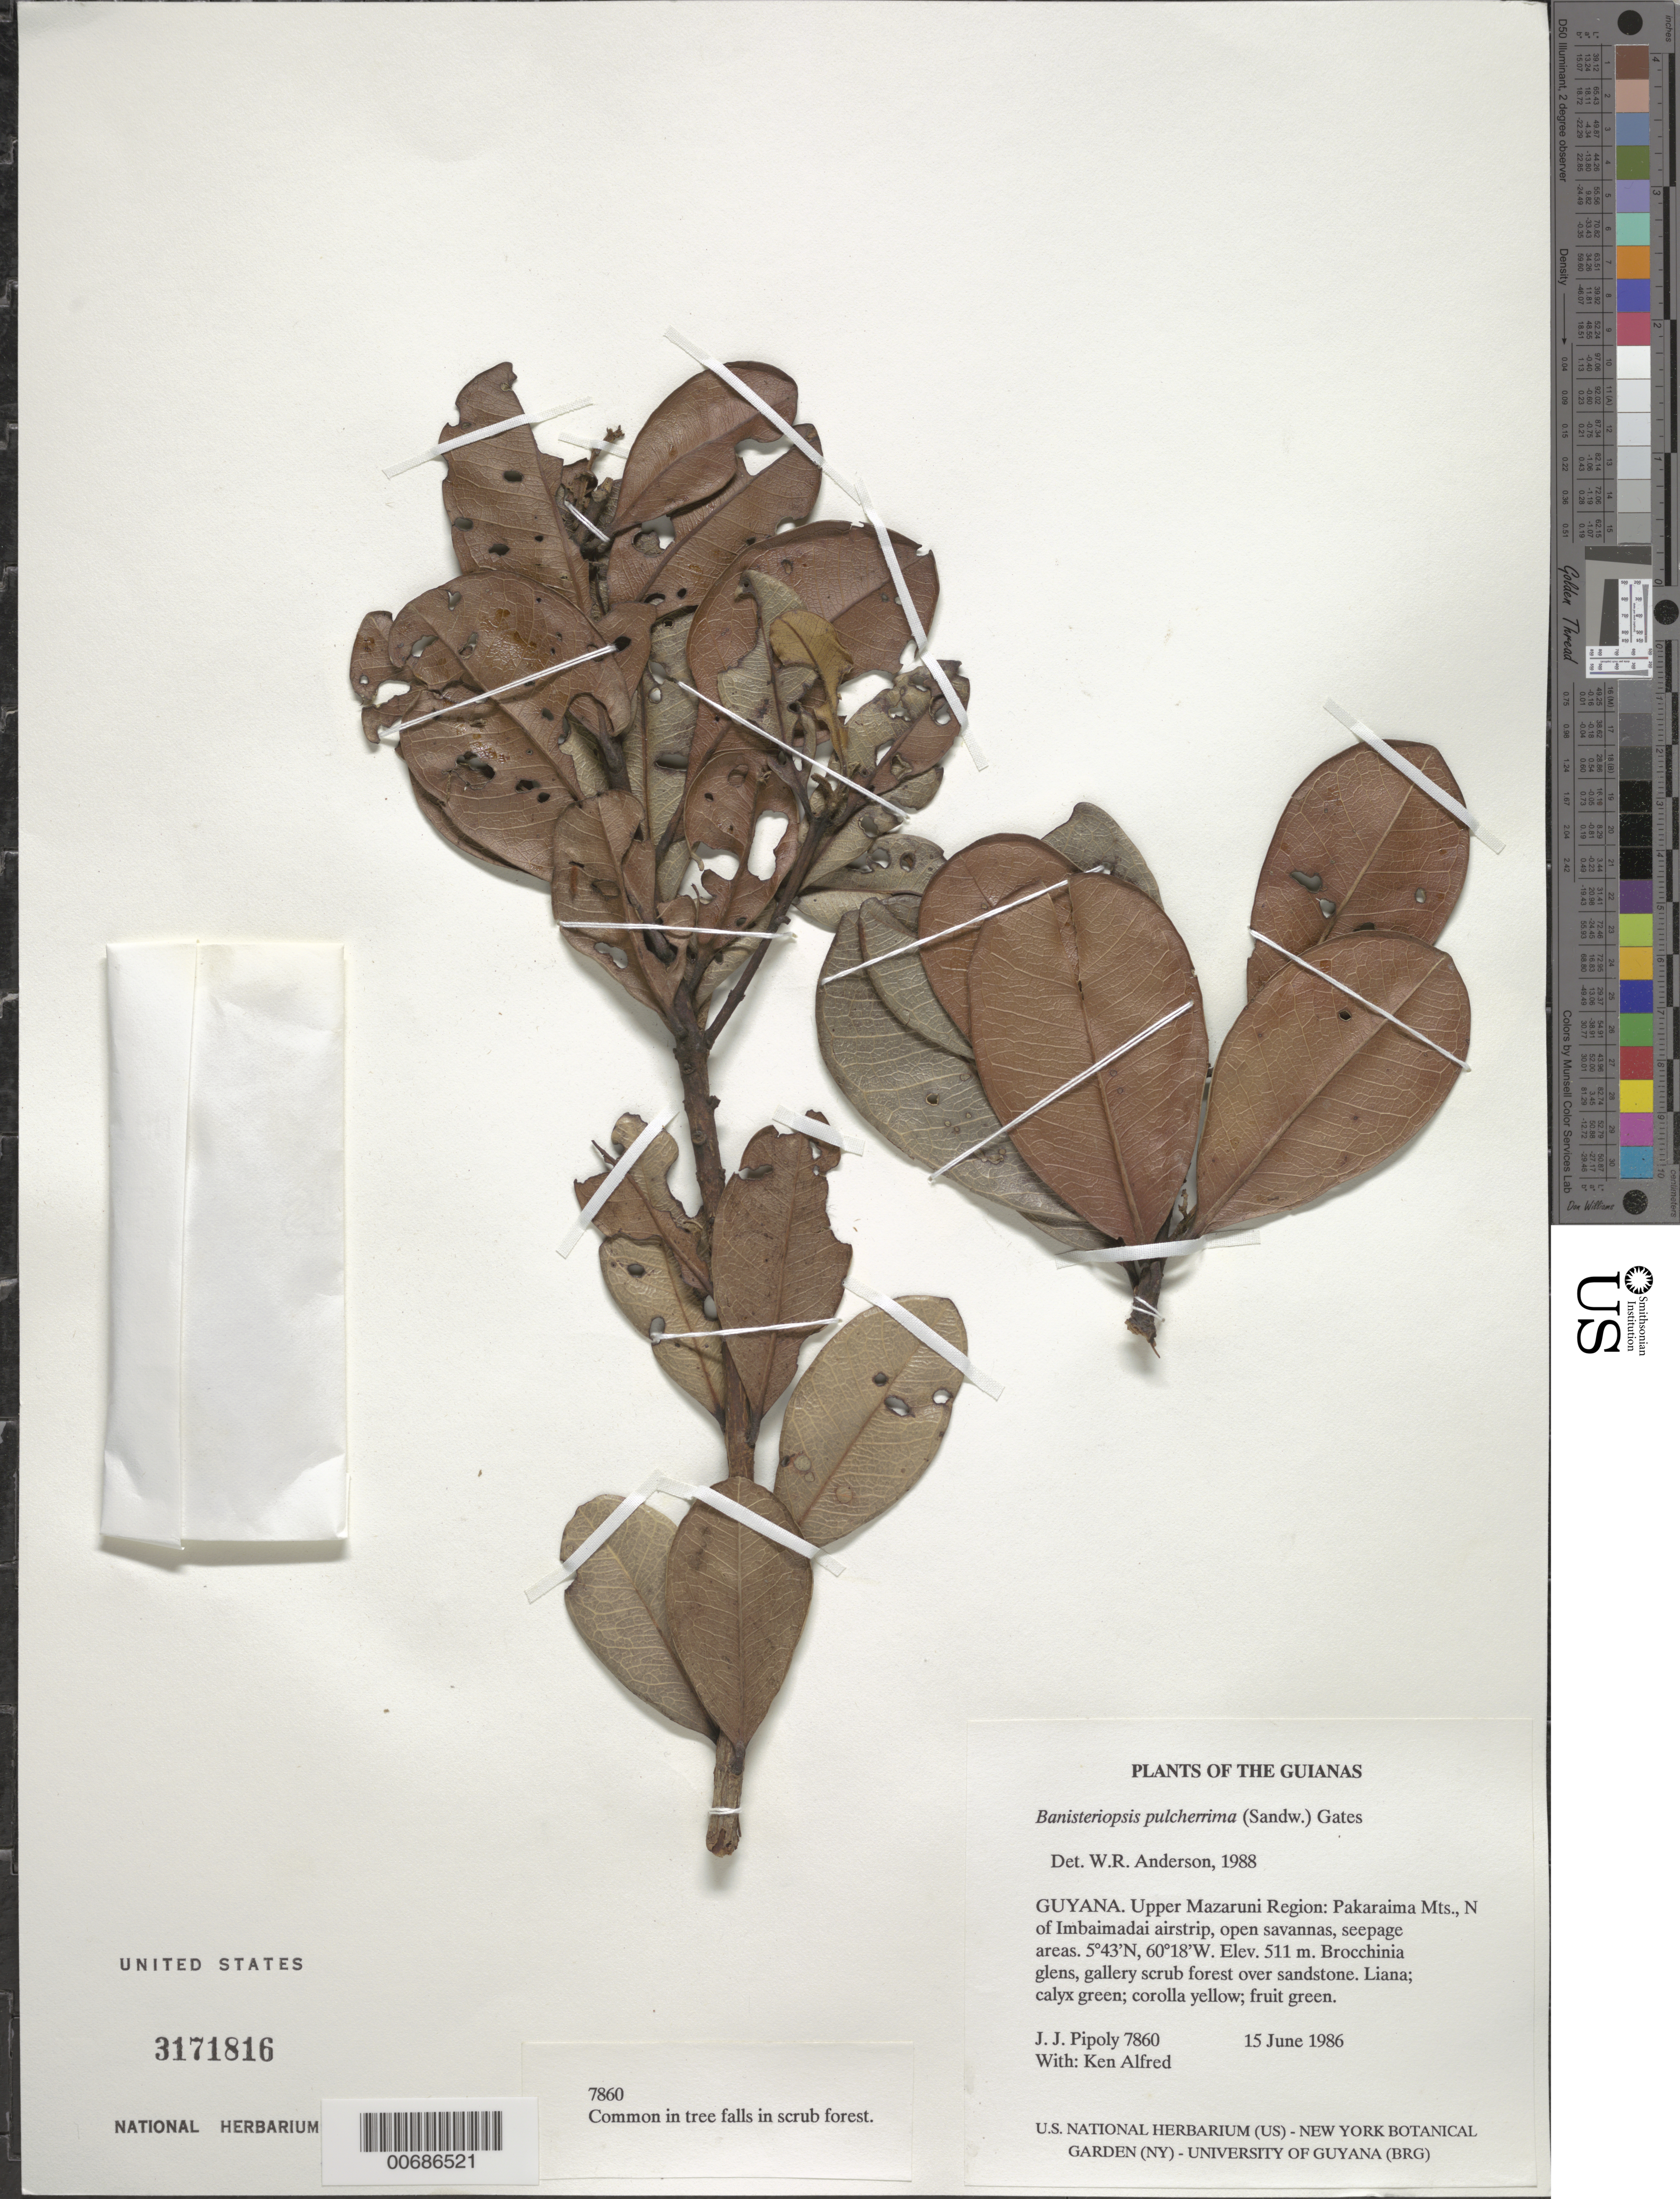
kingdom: Plantae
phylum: Tracheophyta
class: Magnoliopsida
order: Malpighiales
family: Malpighiaceae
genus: Banisteriopsis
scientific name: Banisteriopsis pulcherrima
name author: (Sandwith) B. Gates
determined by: Anderson, W. R., (MICH), University of Michigan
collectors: J. J. Pipoly & K. Alfred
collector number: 7860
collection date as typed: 15 June 1986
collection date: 1986-06-15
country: Guyana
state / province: Cuyuni-Mazaruni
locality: Pakaraima Mts., N of Imbaimadai airstrip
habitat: Open savannas, seepage areas, Brocchinia glens, gallery scrub forest over sandstone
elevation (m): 511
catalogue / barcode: US 3171816